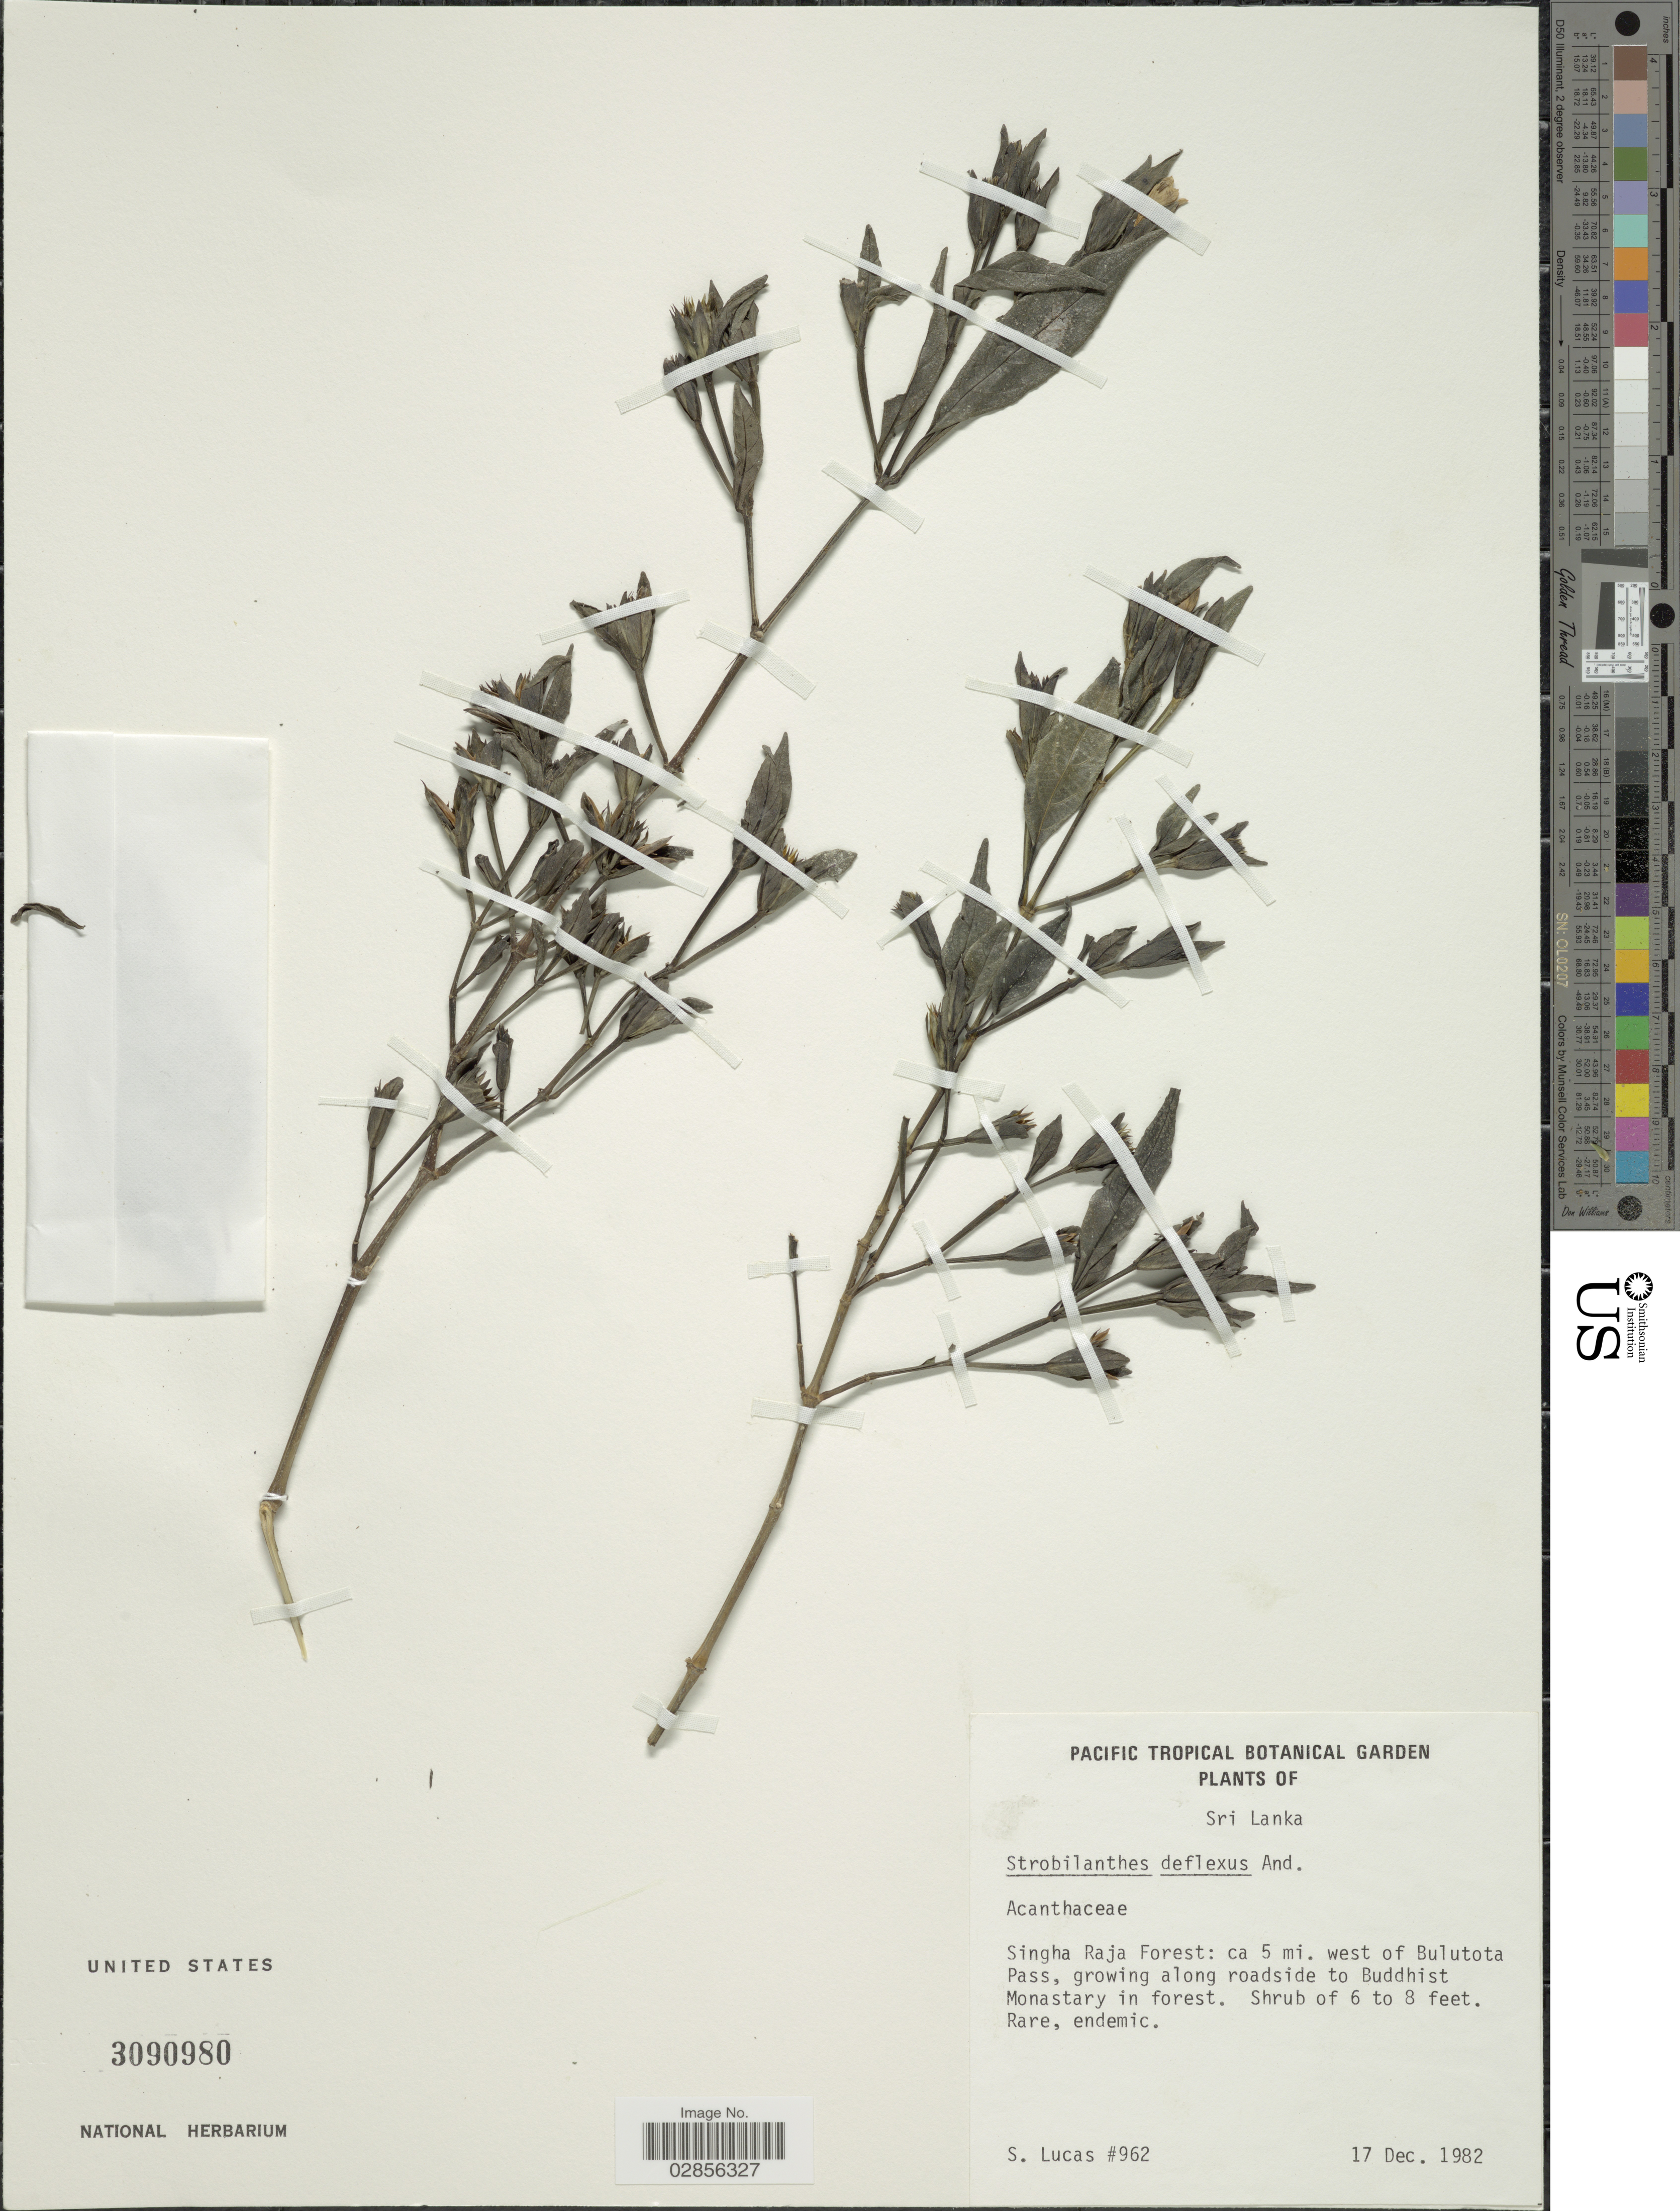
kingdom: Plantae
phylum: Tracheophyta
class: Magnoliopsida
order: Lamiales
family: Acanthaceae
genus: Strobilanthes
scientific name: Strobilanthes deflexus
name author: T. Anderson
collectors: S. Lucas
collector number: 962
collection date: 1982-12-17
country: Sri Lanka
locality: Singha Raja Forest: ca. 5 mi. west of Bulutota Pass, growing along roadside to Buddhist Monastary in forest.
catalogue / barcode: US 3090980